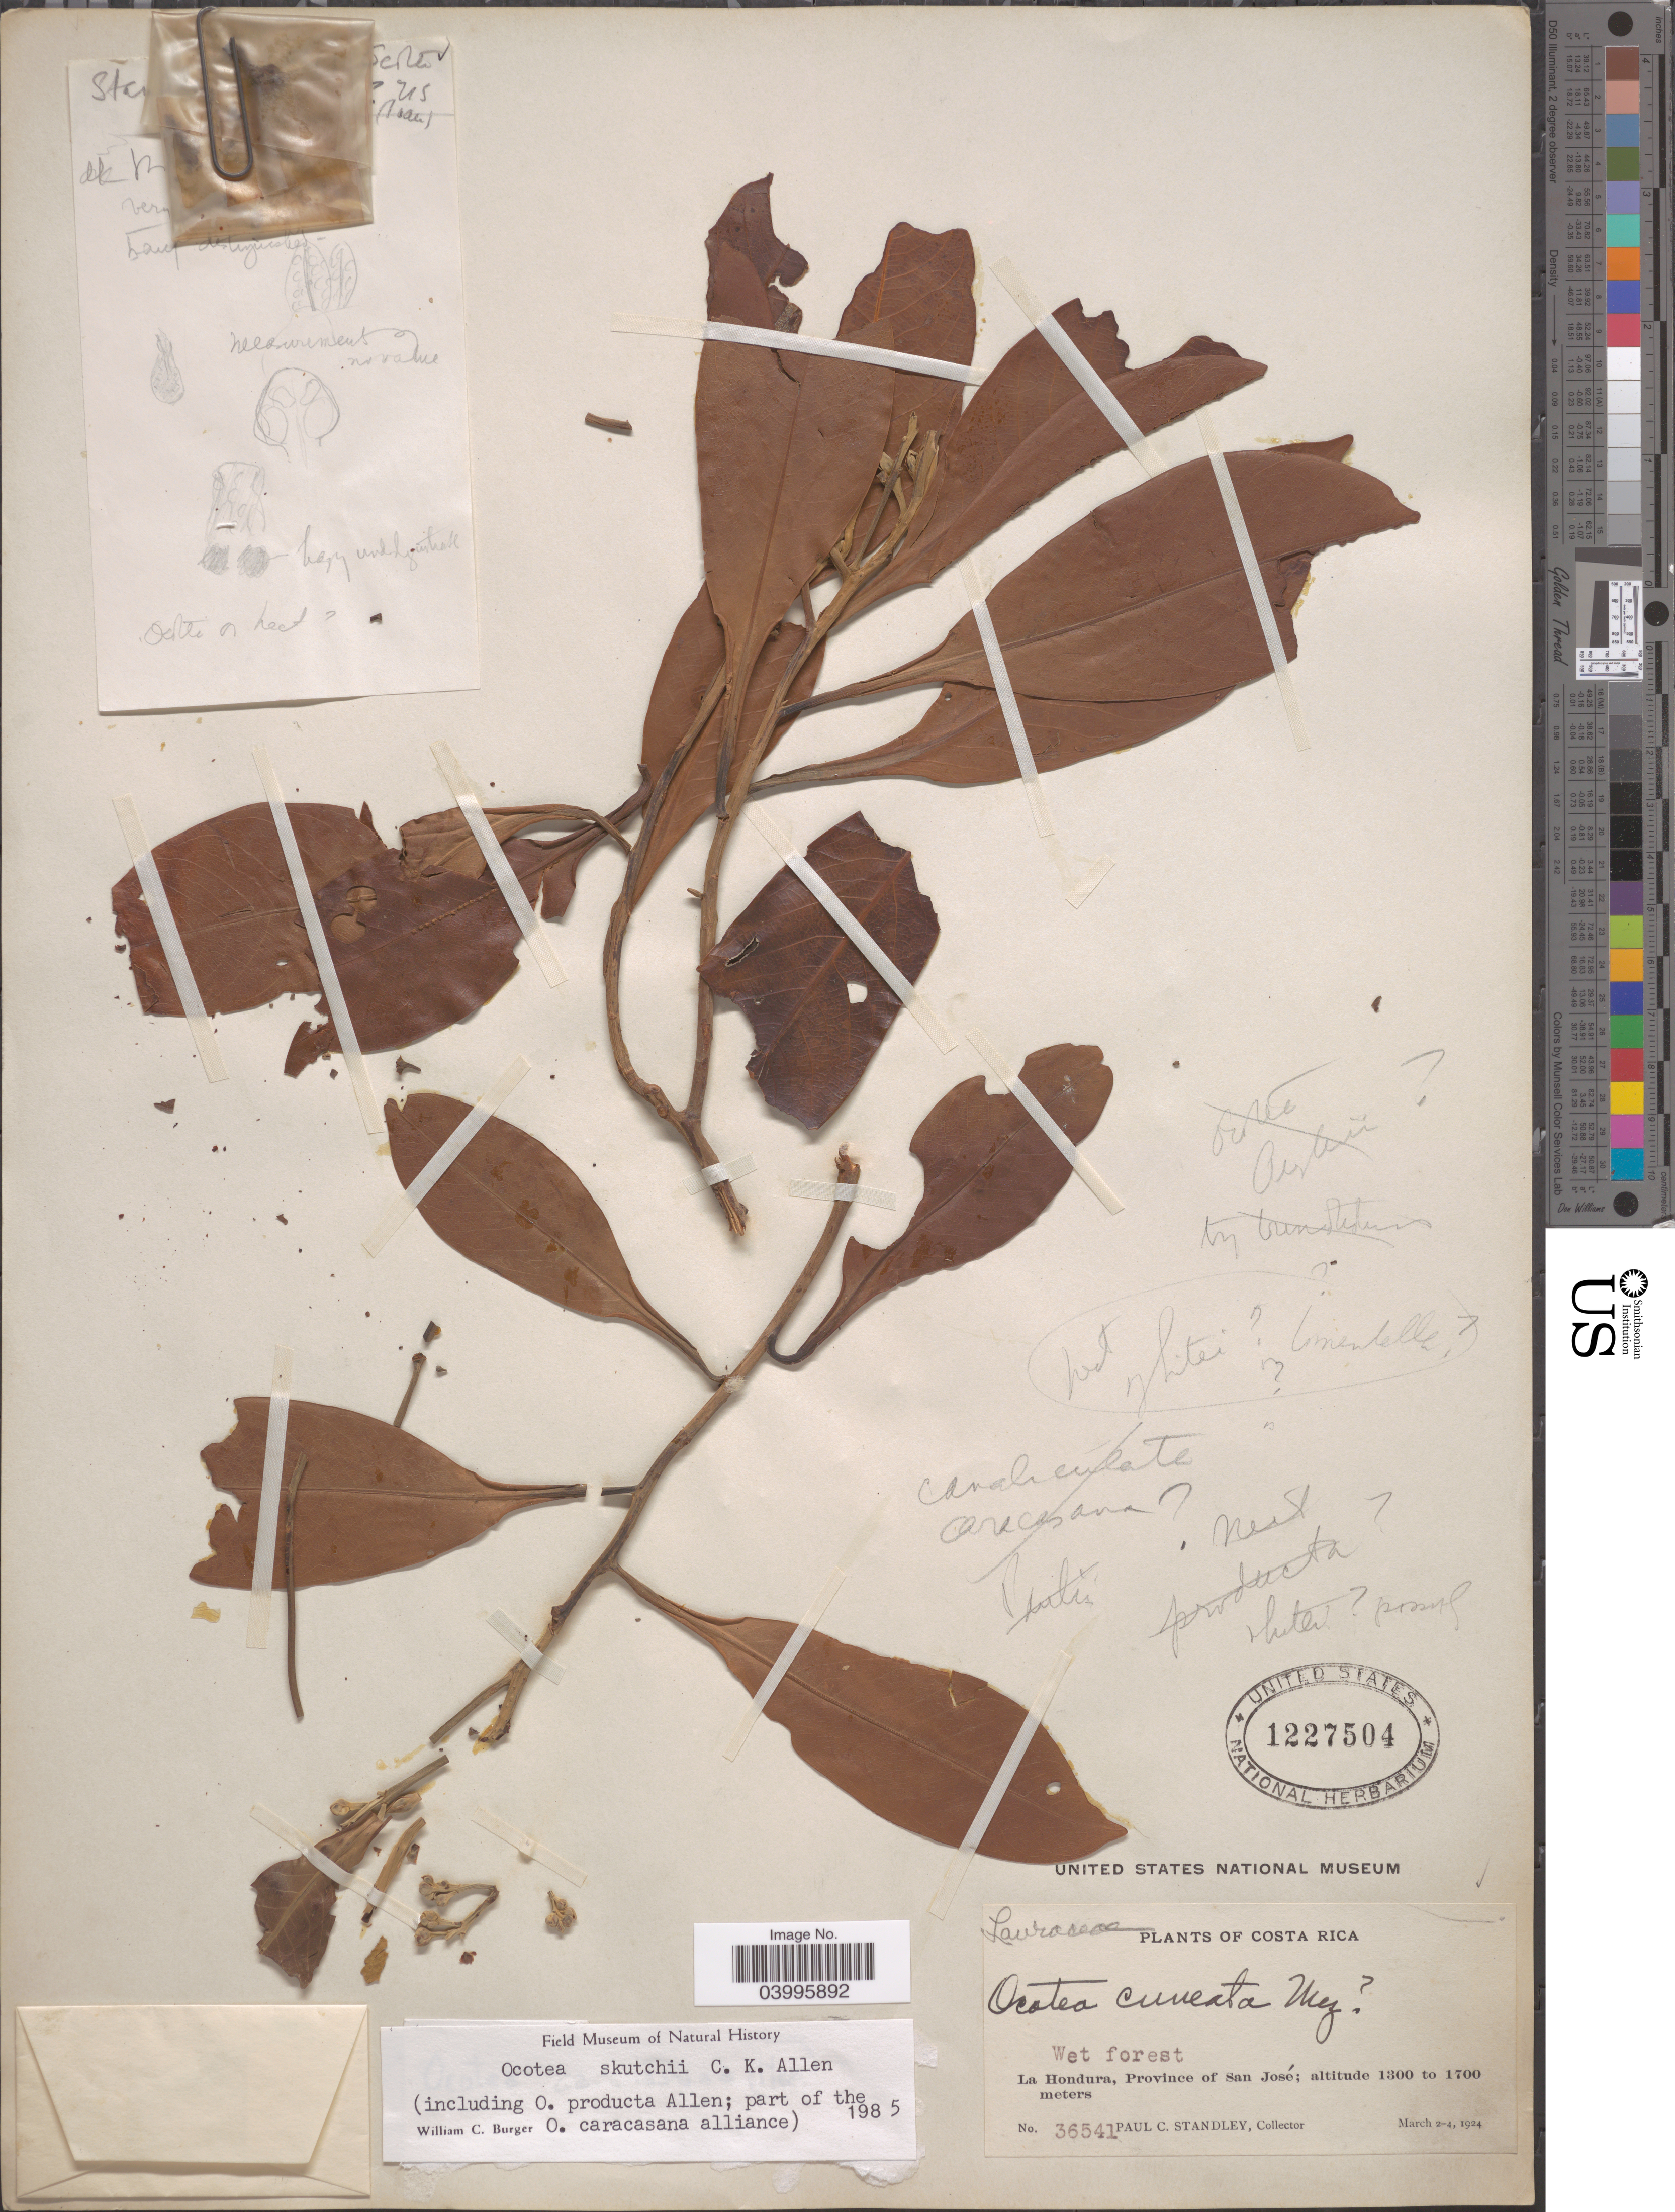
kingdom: Plantae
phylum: Tracheophyta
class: Magnoliopsida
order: Laurales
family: Lauraceae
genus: Ocotea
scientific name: Ocotea skutchii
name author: C.K. Allen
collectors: P. C. Standley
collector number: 36541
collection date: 1924-03-02/1924-03-04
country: Costa Rica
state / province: San José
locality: La Hondura.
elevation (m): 1300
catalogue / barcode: US 1227504